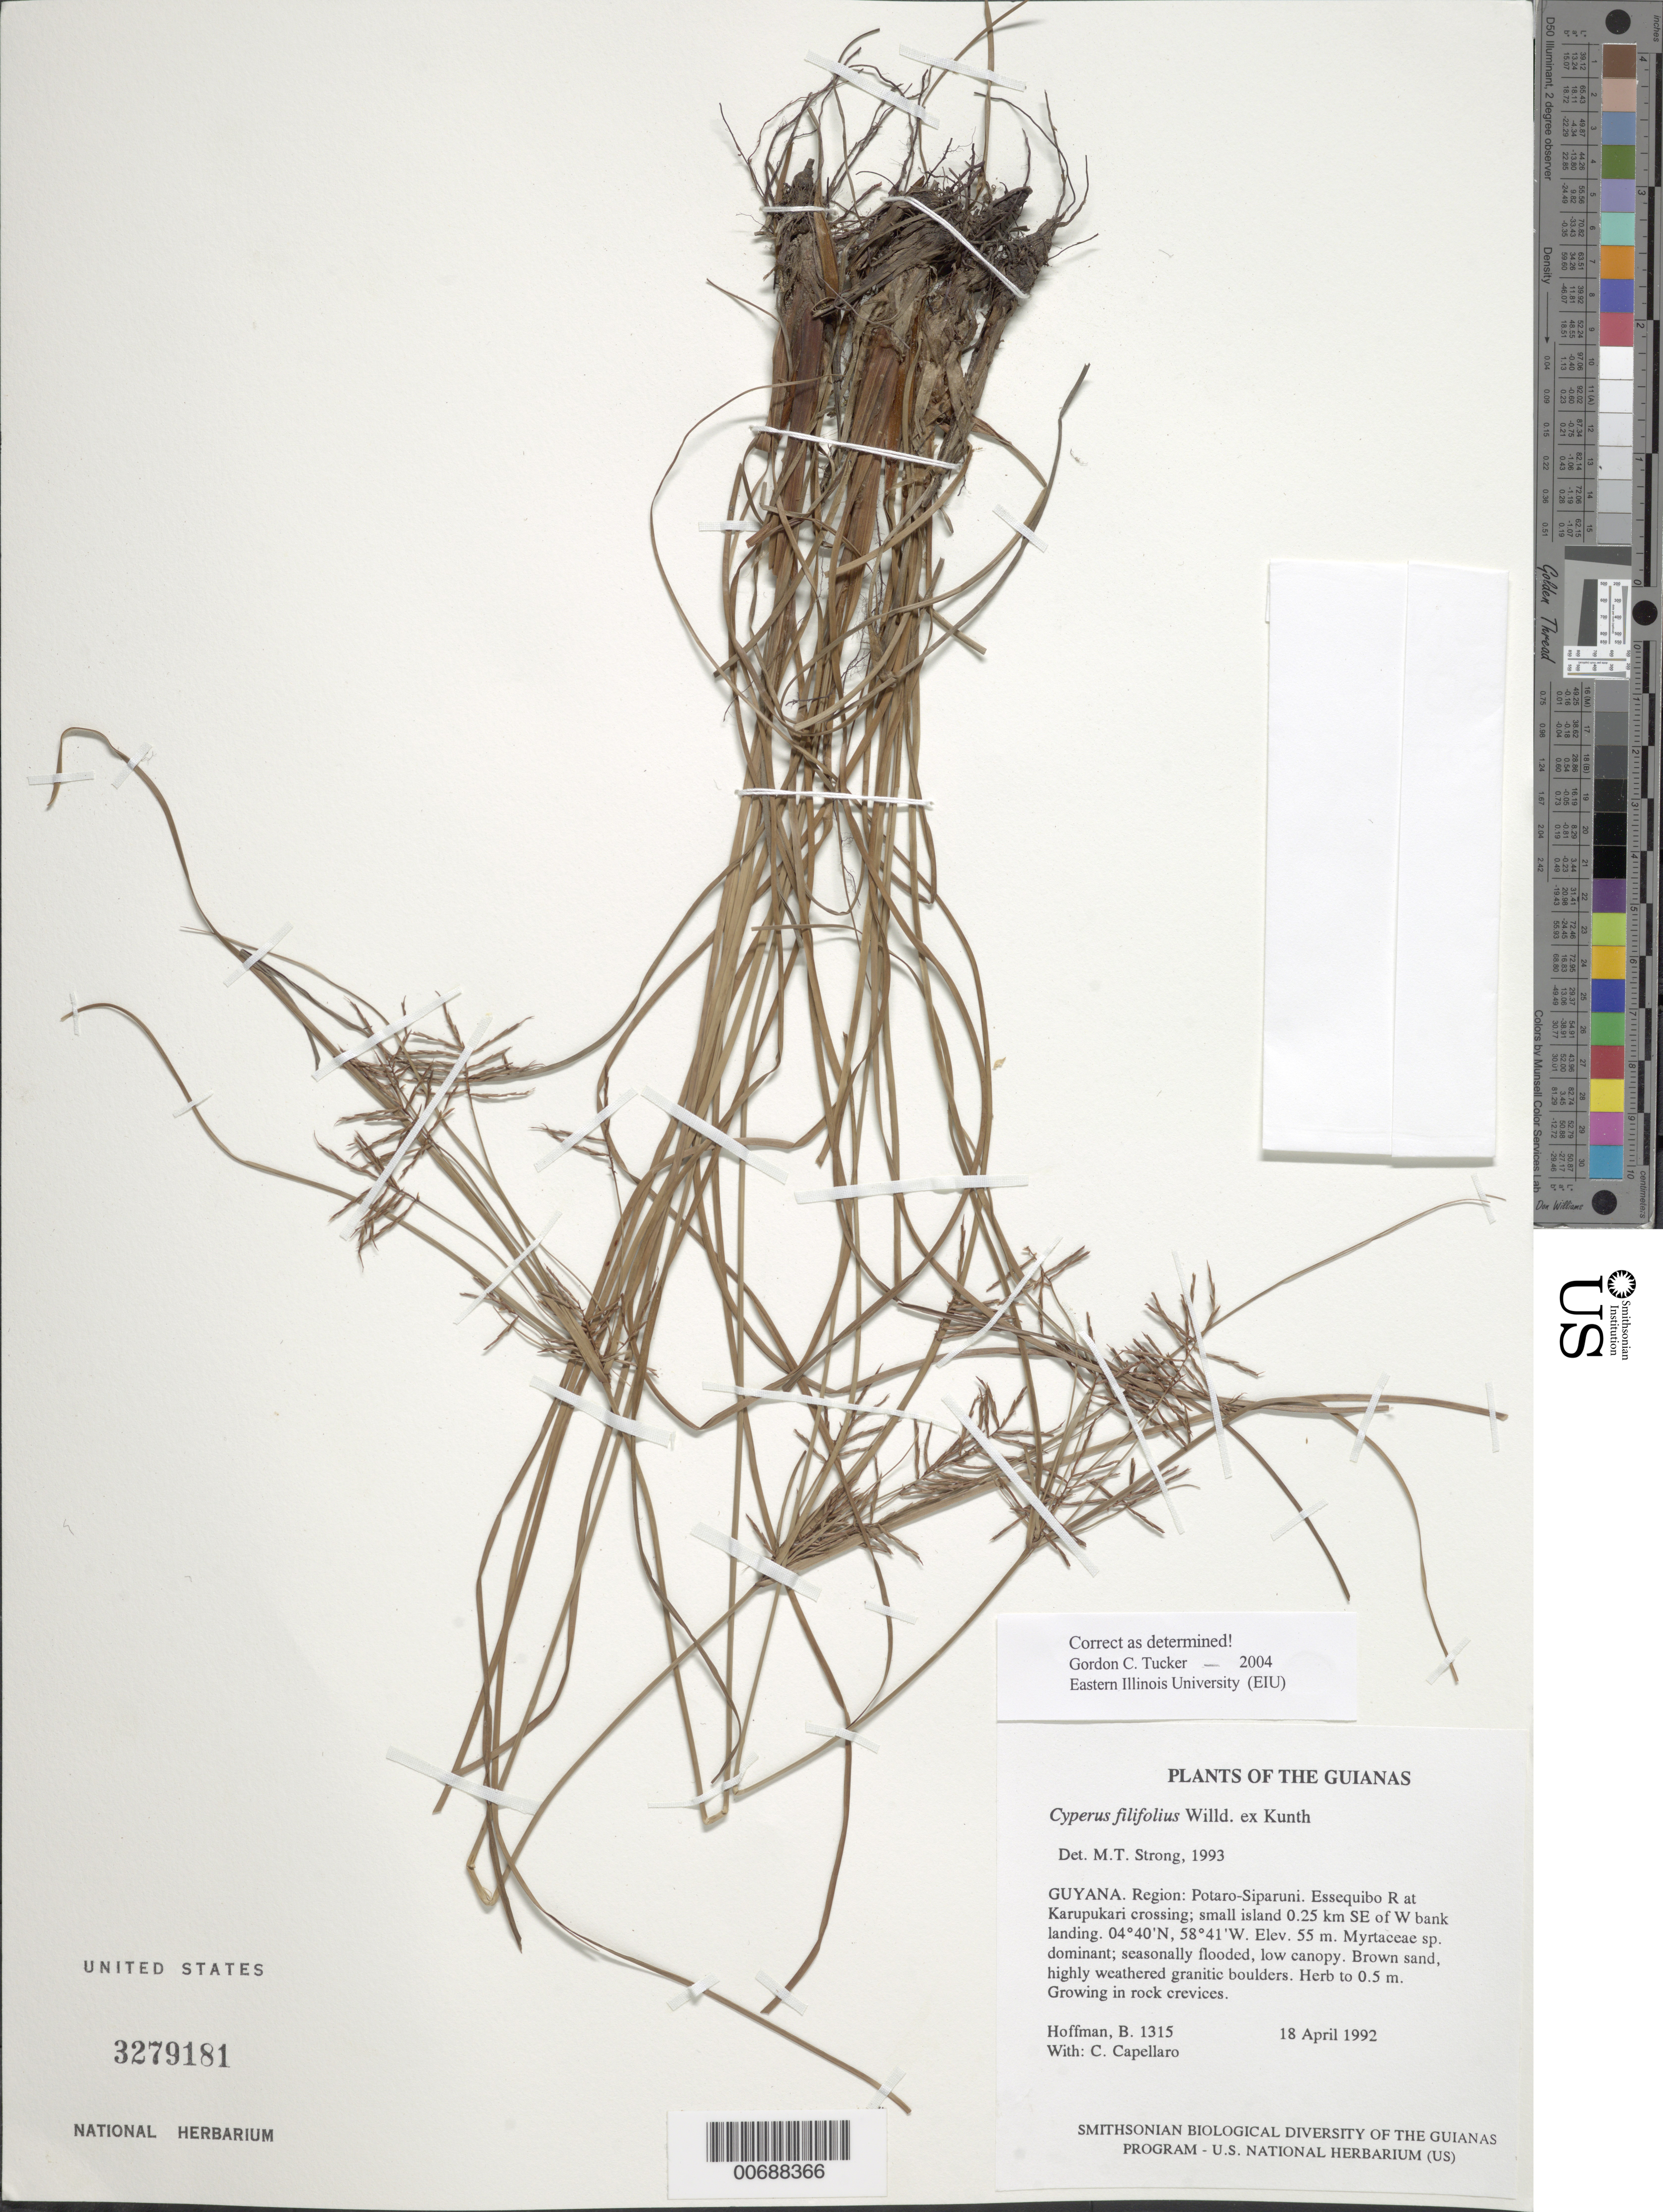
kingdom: Plantae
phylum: Tracheophyta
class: Liliopsida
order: Poales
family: Cyperaceae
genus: Cyperus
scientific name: Cyperus filifolius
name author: Willd. ex Kunth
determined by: Tucker, G. C.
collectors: B. Hoffman & C. Capellaro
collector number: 1315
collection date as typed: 18 April 1992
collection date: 1992-04-18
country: Guyana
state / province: Potaro-Siparuni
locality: Essequibo River at Karupukari crossing; beach on Indian House island, 1 km N. Iwokrama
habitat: Myrtaceae sp. dominant; seasonally flooded, low canopy. Brown sand, highly weathered granitic boulders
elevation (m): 55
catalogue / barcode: US 3279181